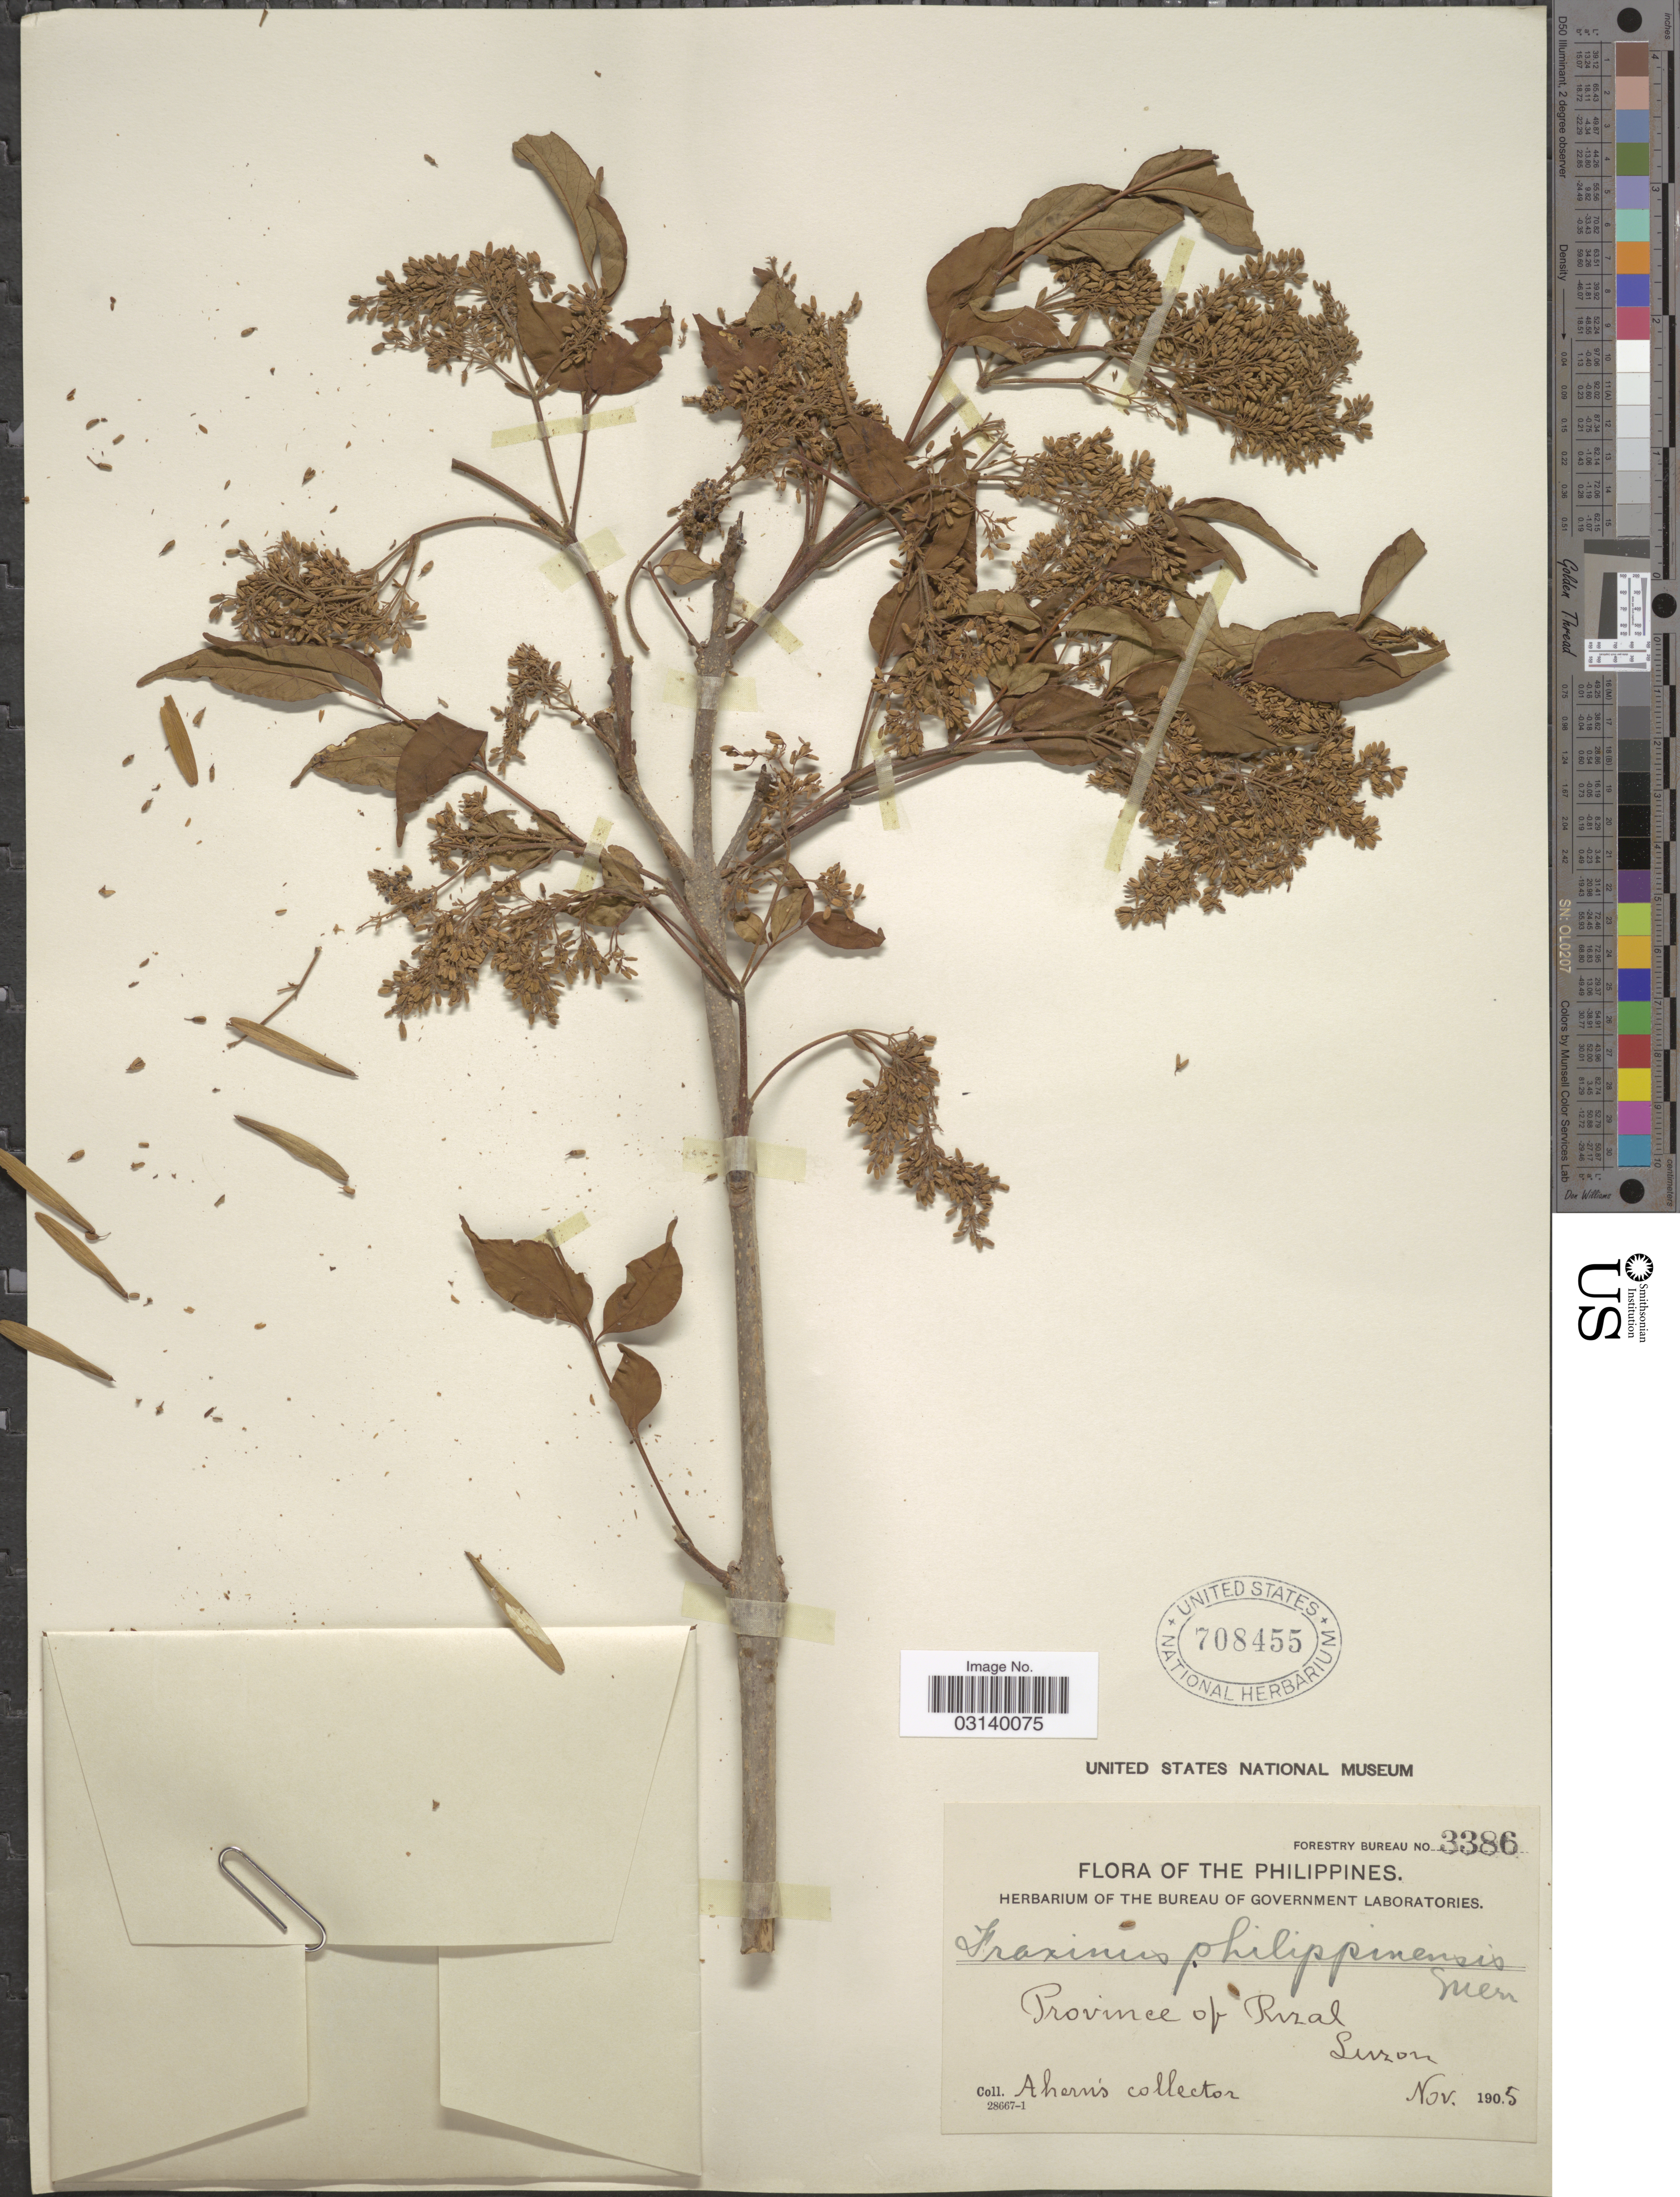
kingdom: Plantae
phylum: Tracheophyta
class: Magnoliopsida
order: Lamiales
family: Oleaceae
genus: Fraxinus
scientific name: Fraxinus griffithii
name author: C.B. Clarke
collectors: Ahern's collector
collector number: Forestry Bureau 3386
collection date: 1905-11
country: Philippines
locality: Province of Rizal, Luzon.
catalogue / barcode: US 708455